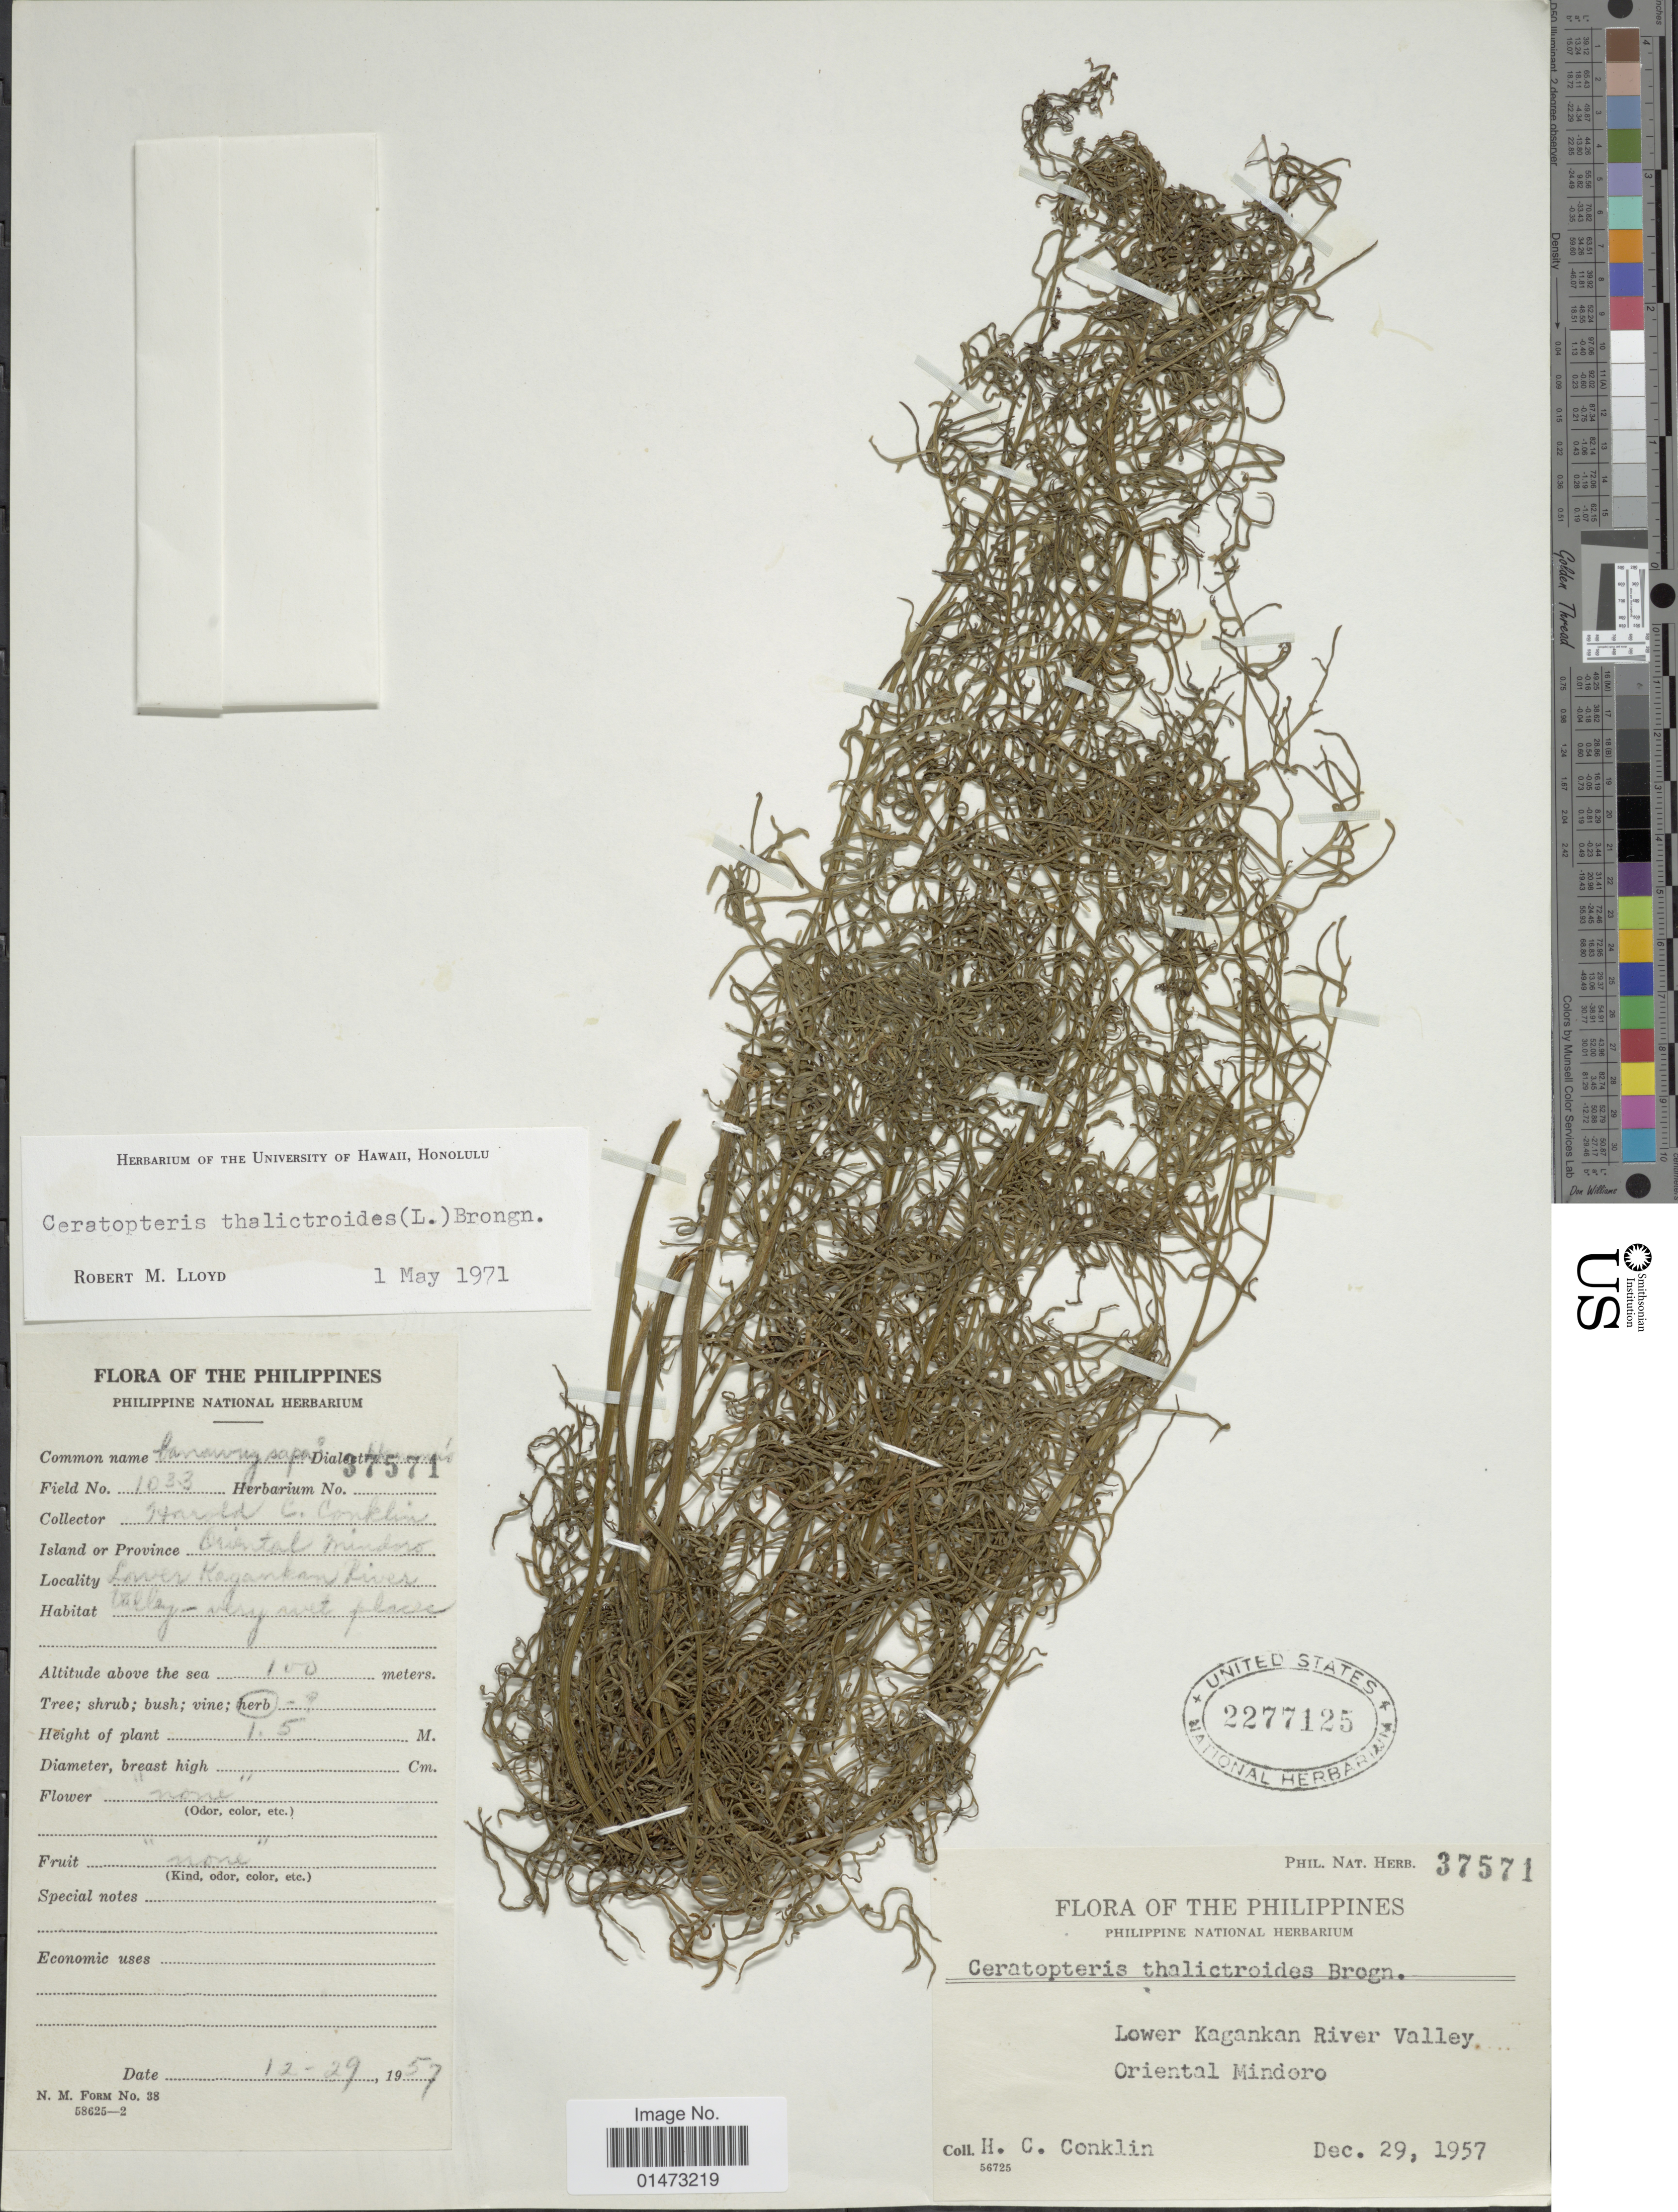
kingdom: Plantae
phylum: Tracheophyta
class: Polypodiopsida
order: Polypodiales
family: Pteridaceae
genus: Ceratopteris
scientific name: Ceratopteris thalictroides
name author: (L.) Brongn.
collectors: H. Conklin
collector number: Phil. Nat. Herb. 37571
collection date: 1957-12-29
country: Philippines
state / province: Mimaropa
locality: Lower Kagankan River Valley, Oriental Mindoro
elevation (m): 100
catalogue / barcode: US 2277125